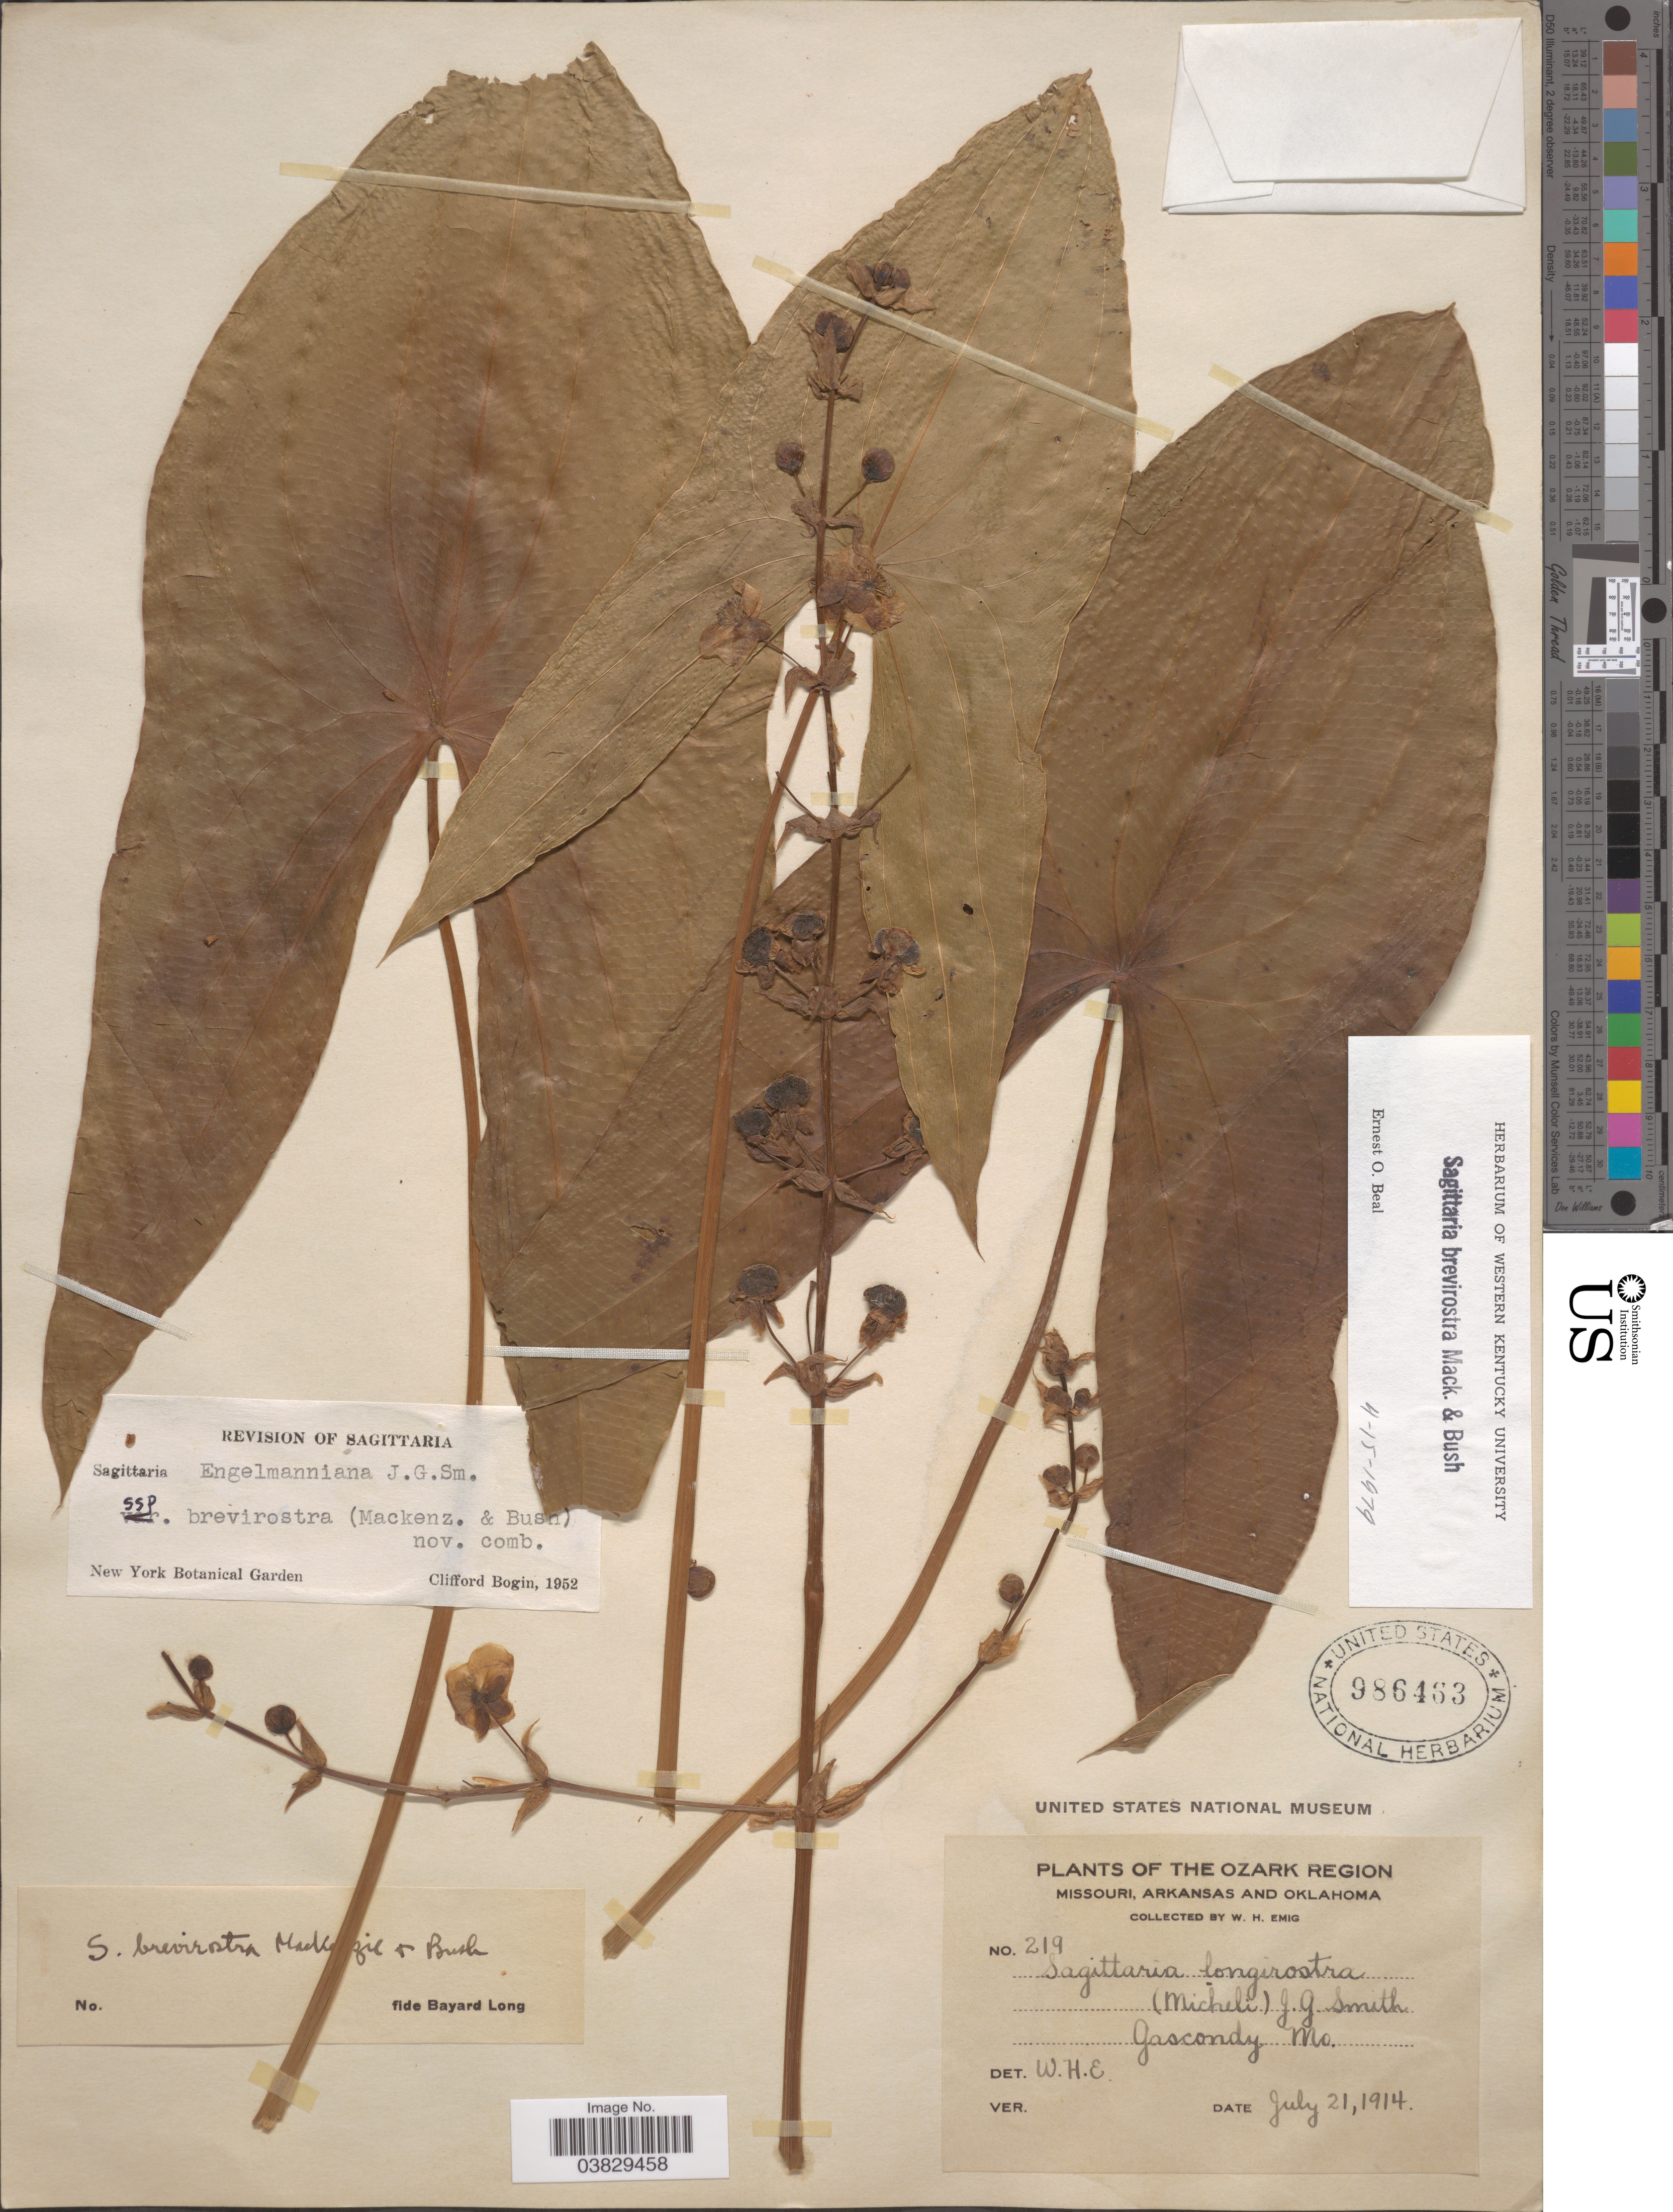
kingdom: Plantae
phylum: Tracheophyta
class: Liliopsida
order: Alismatales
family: Alismataceae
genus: Sagittaria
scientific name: Sagittaria brevirostra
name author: Mack. & Bush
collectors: W. H. Emig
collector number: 219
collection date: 1914-07-21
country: United States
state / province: Missouri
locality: The Ozark Region. Gascondy.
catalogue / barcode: US 986463